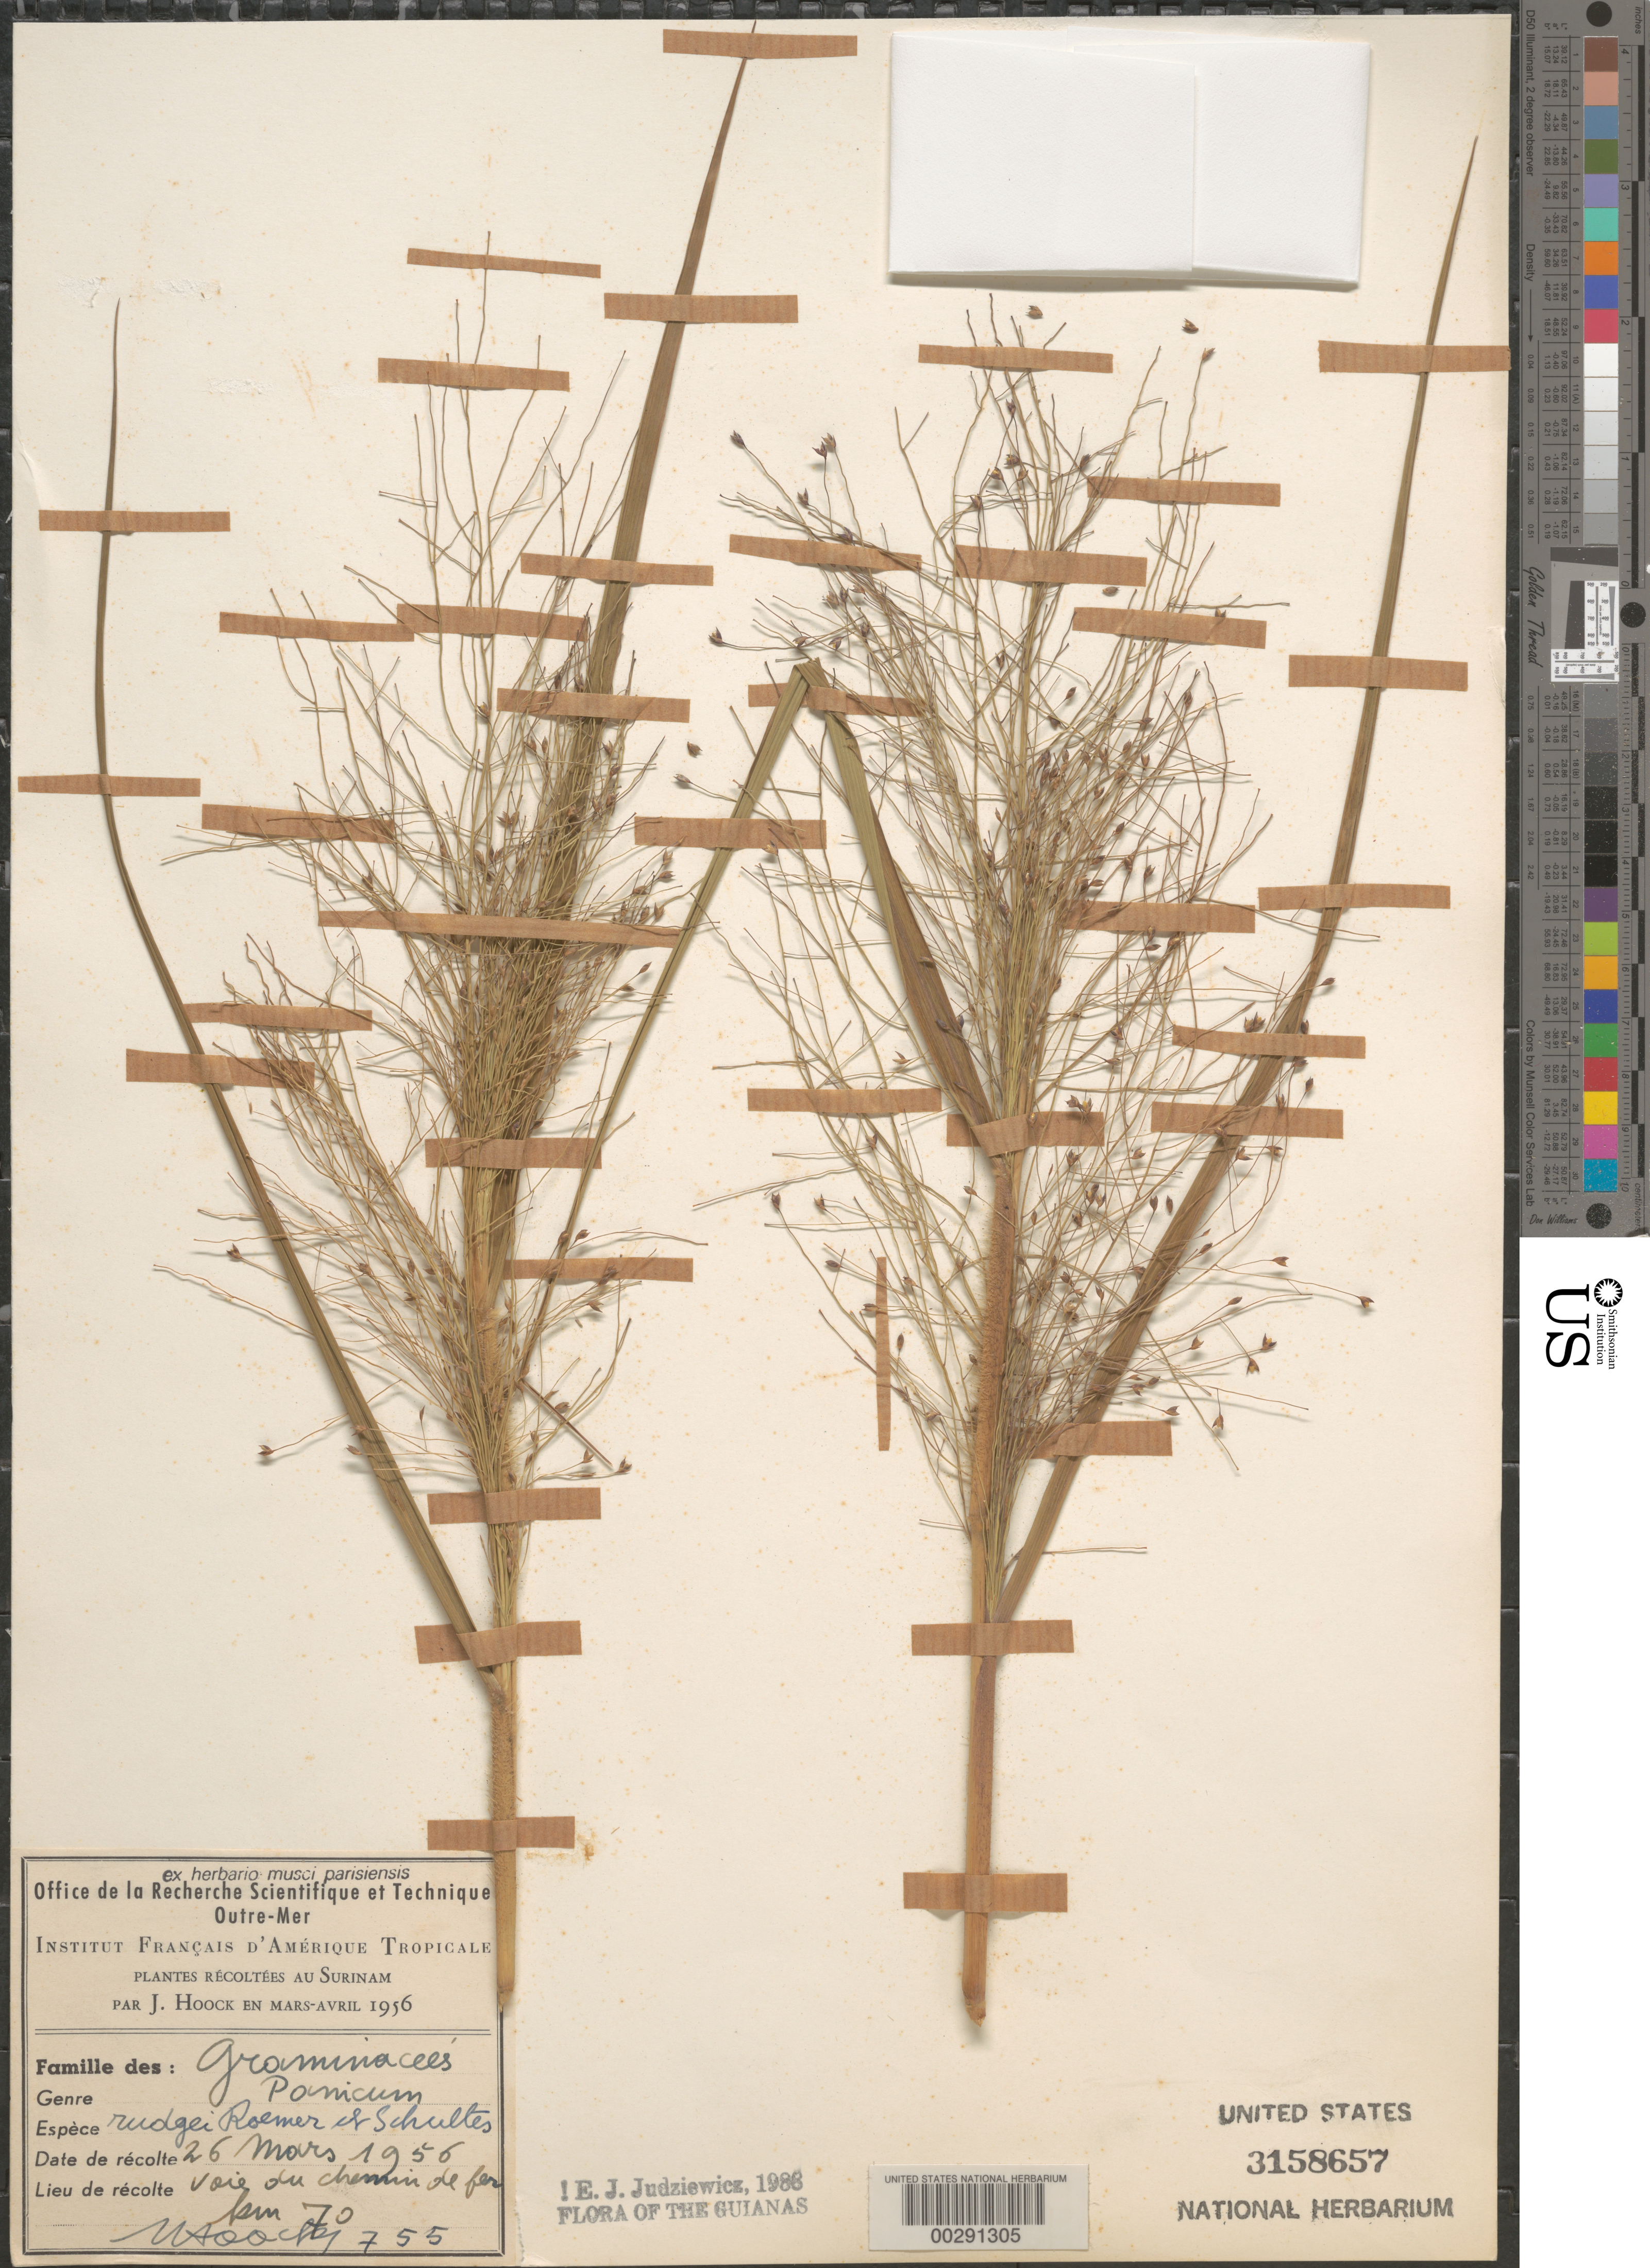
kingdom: Plantae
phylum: Tracheophyta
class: Liliopsida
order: Poales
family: Poaceae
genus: Panicum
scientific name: Panicum rudgei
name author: Roem. & Schult.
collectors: J. Hoock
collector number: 755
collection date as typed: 26 Mar 1956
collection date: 1956-03-26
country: French Guiana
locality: Voie du chemin de fer, km 70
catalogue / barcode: US 3158657